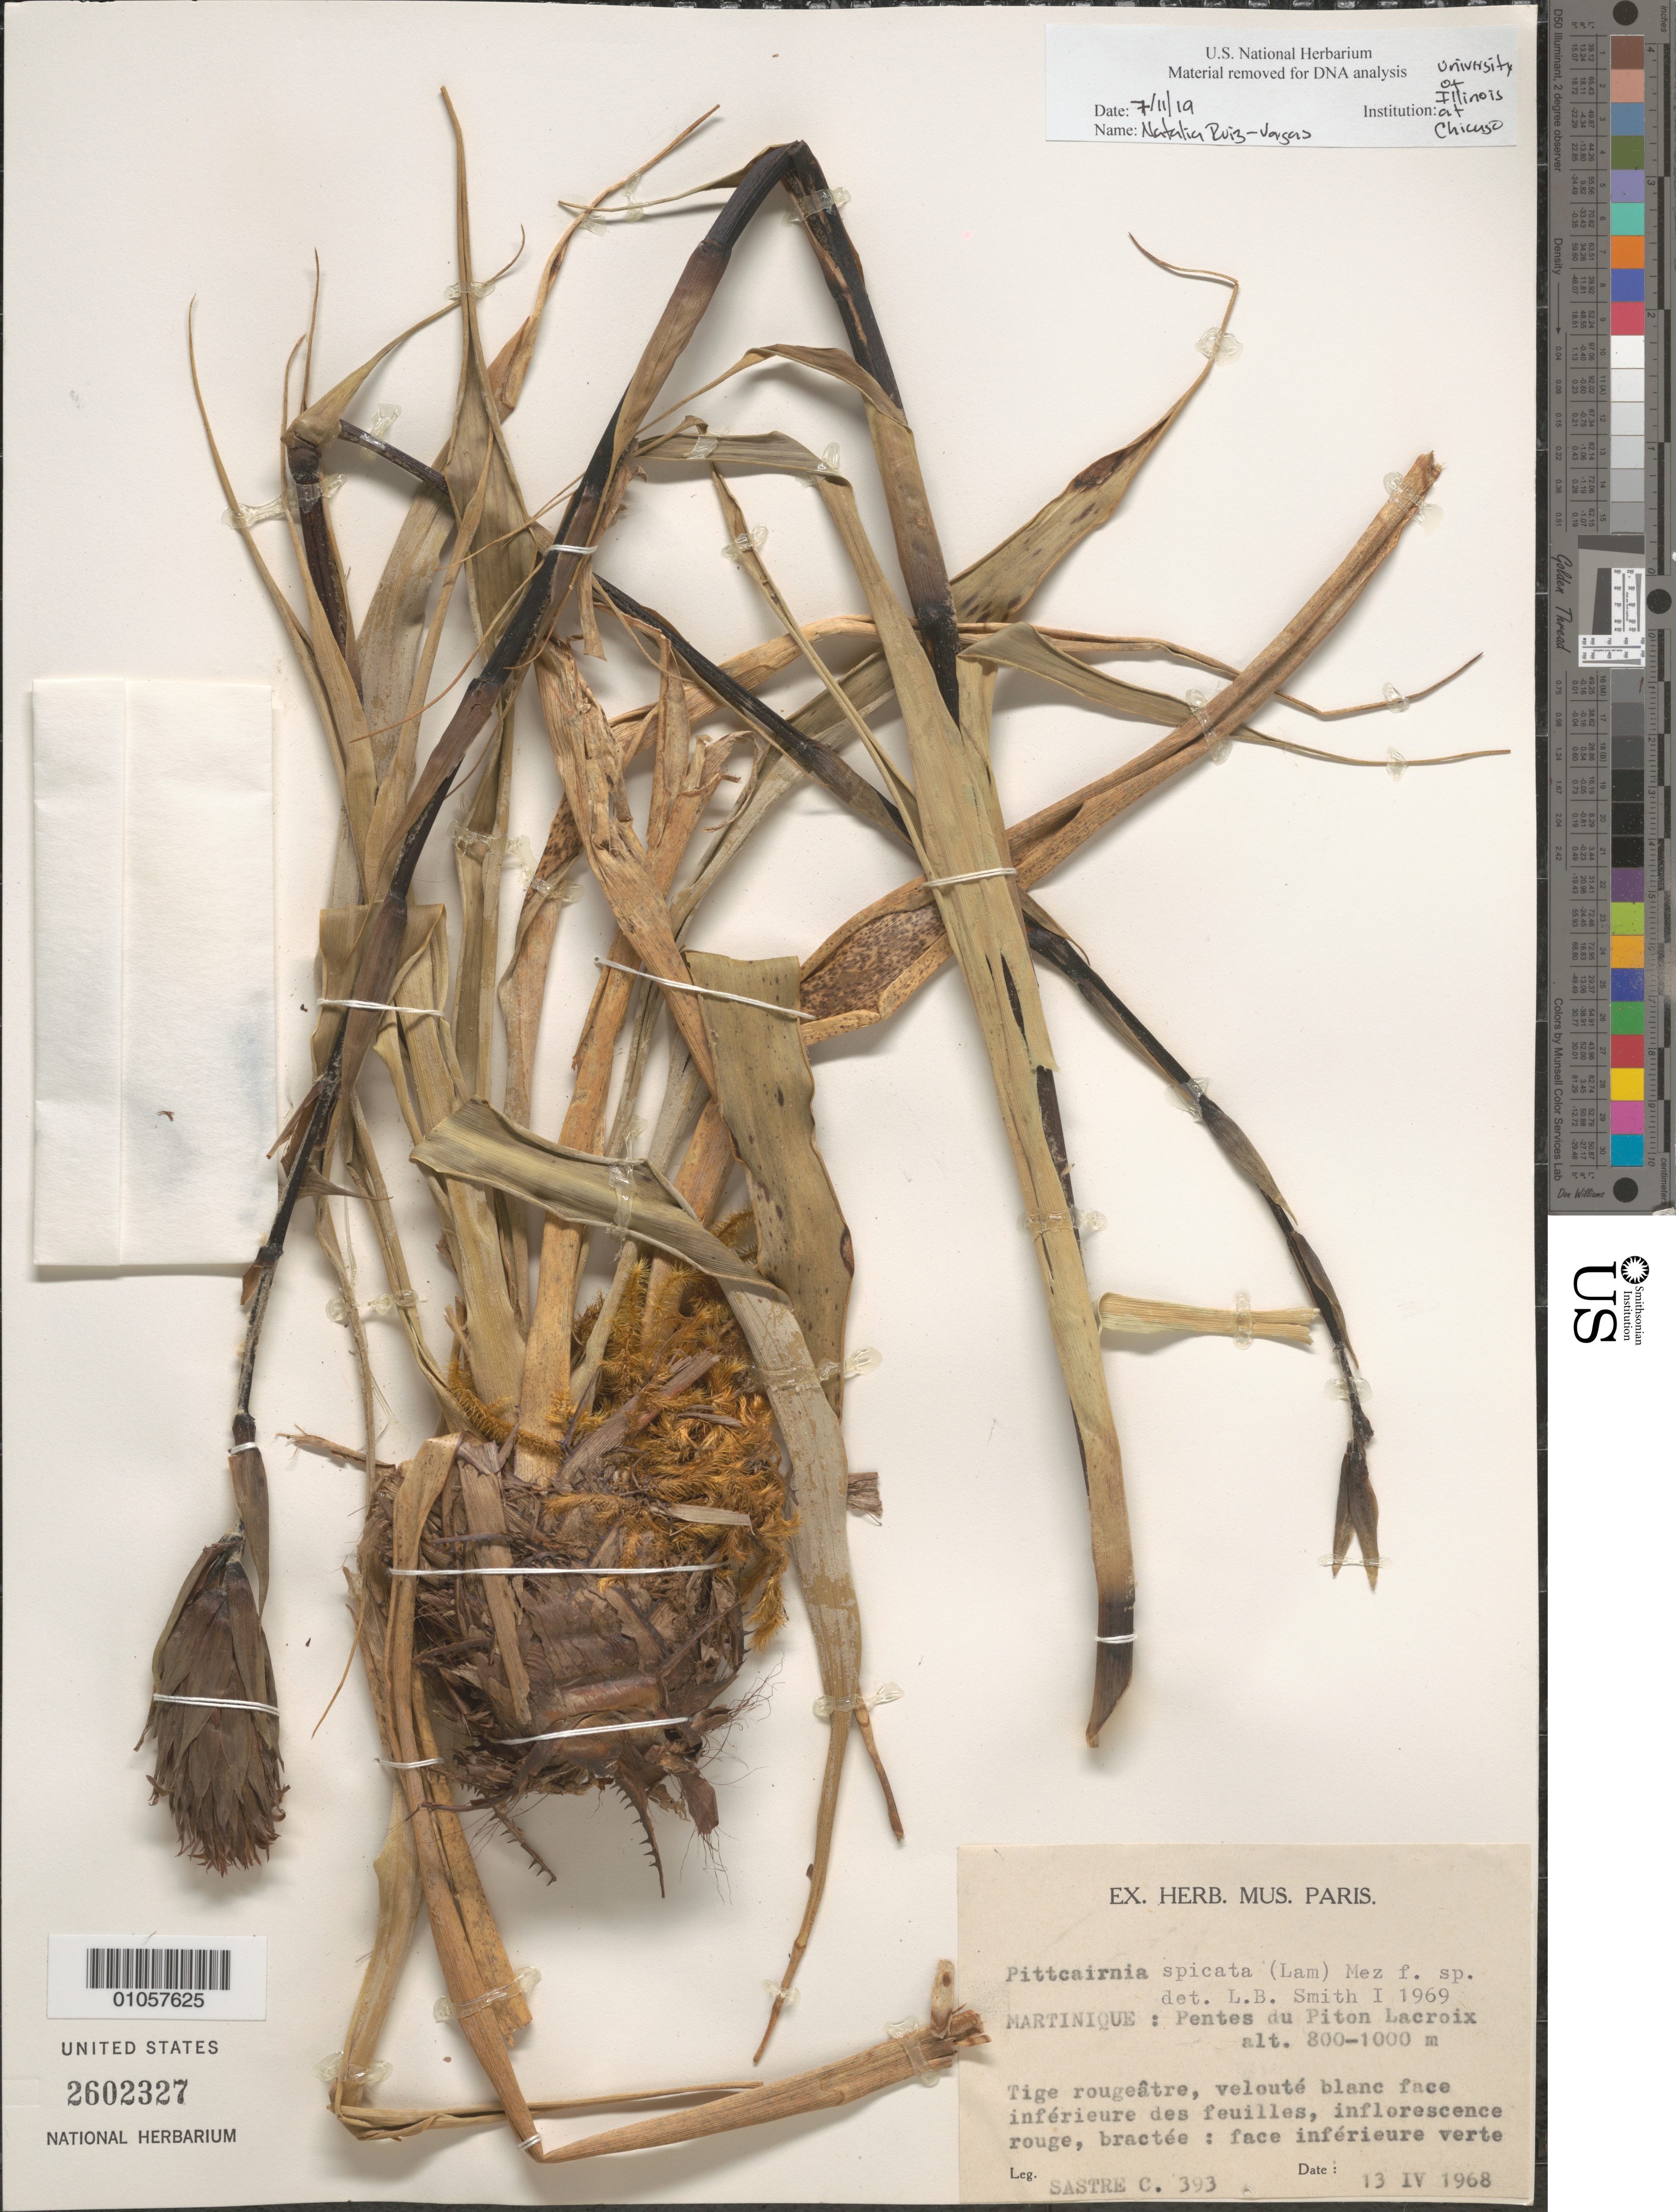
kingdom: Plantae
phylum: Tracheophyta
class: Liliopsida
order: Poales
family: Bromeliaceae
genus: Pitcairnia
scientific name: Pitcairnia spicata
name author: (Lam.) Mez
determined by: Smith, Lyman B., (US), NMNH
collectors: C. H. L. Sastre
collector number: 393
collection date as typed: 13 Apr 1968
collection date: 1968-04-13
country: Martinique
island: Martinique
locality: Pentes du Piton Lacroix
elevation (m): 800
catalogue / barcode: US 2602327